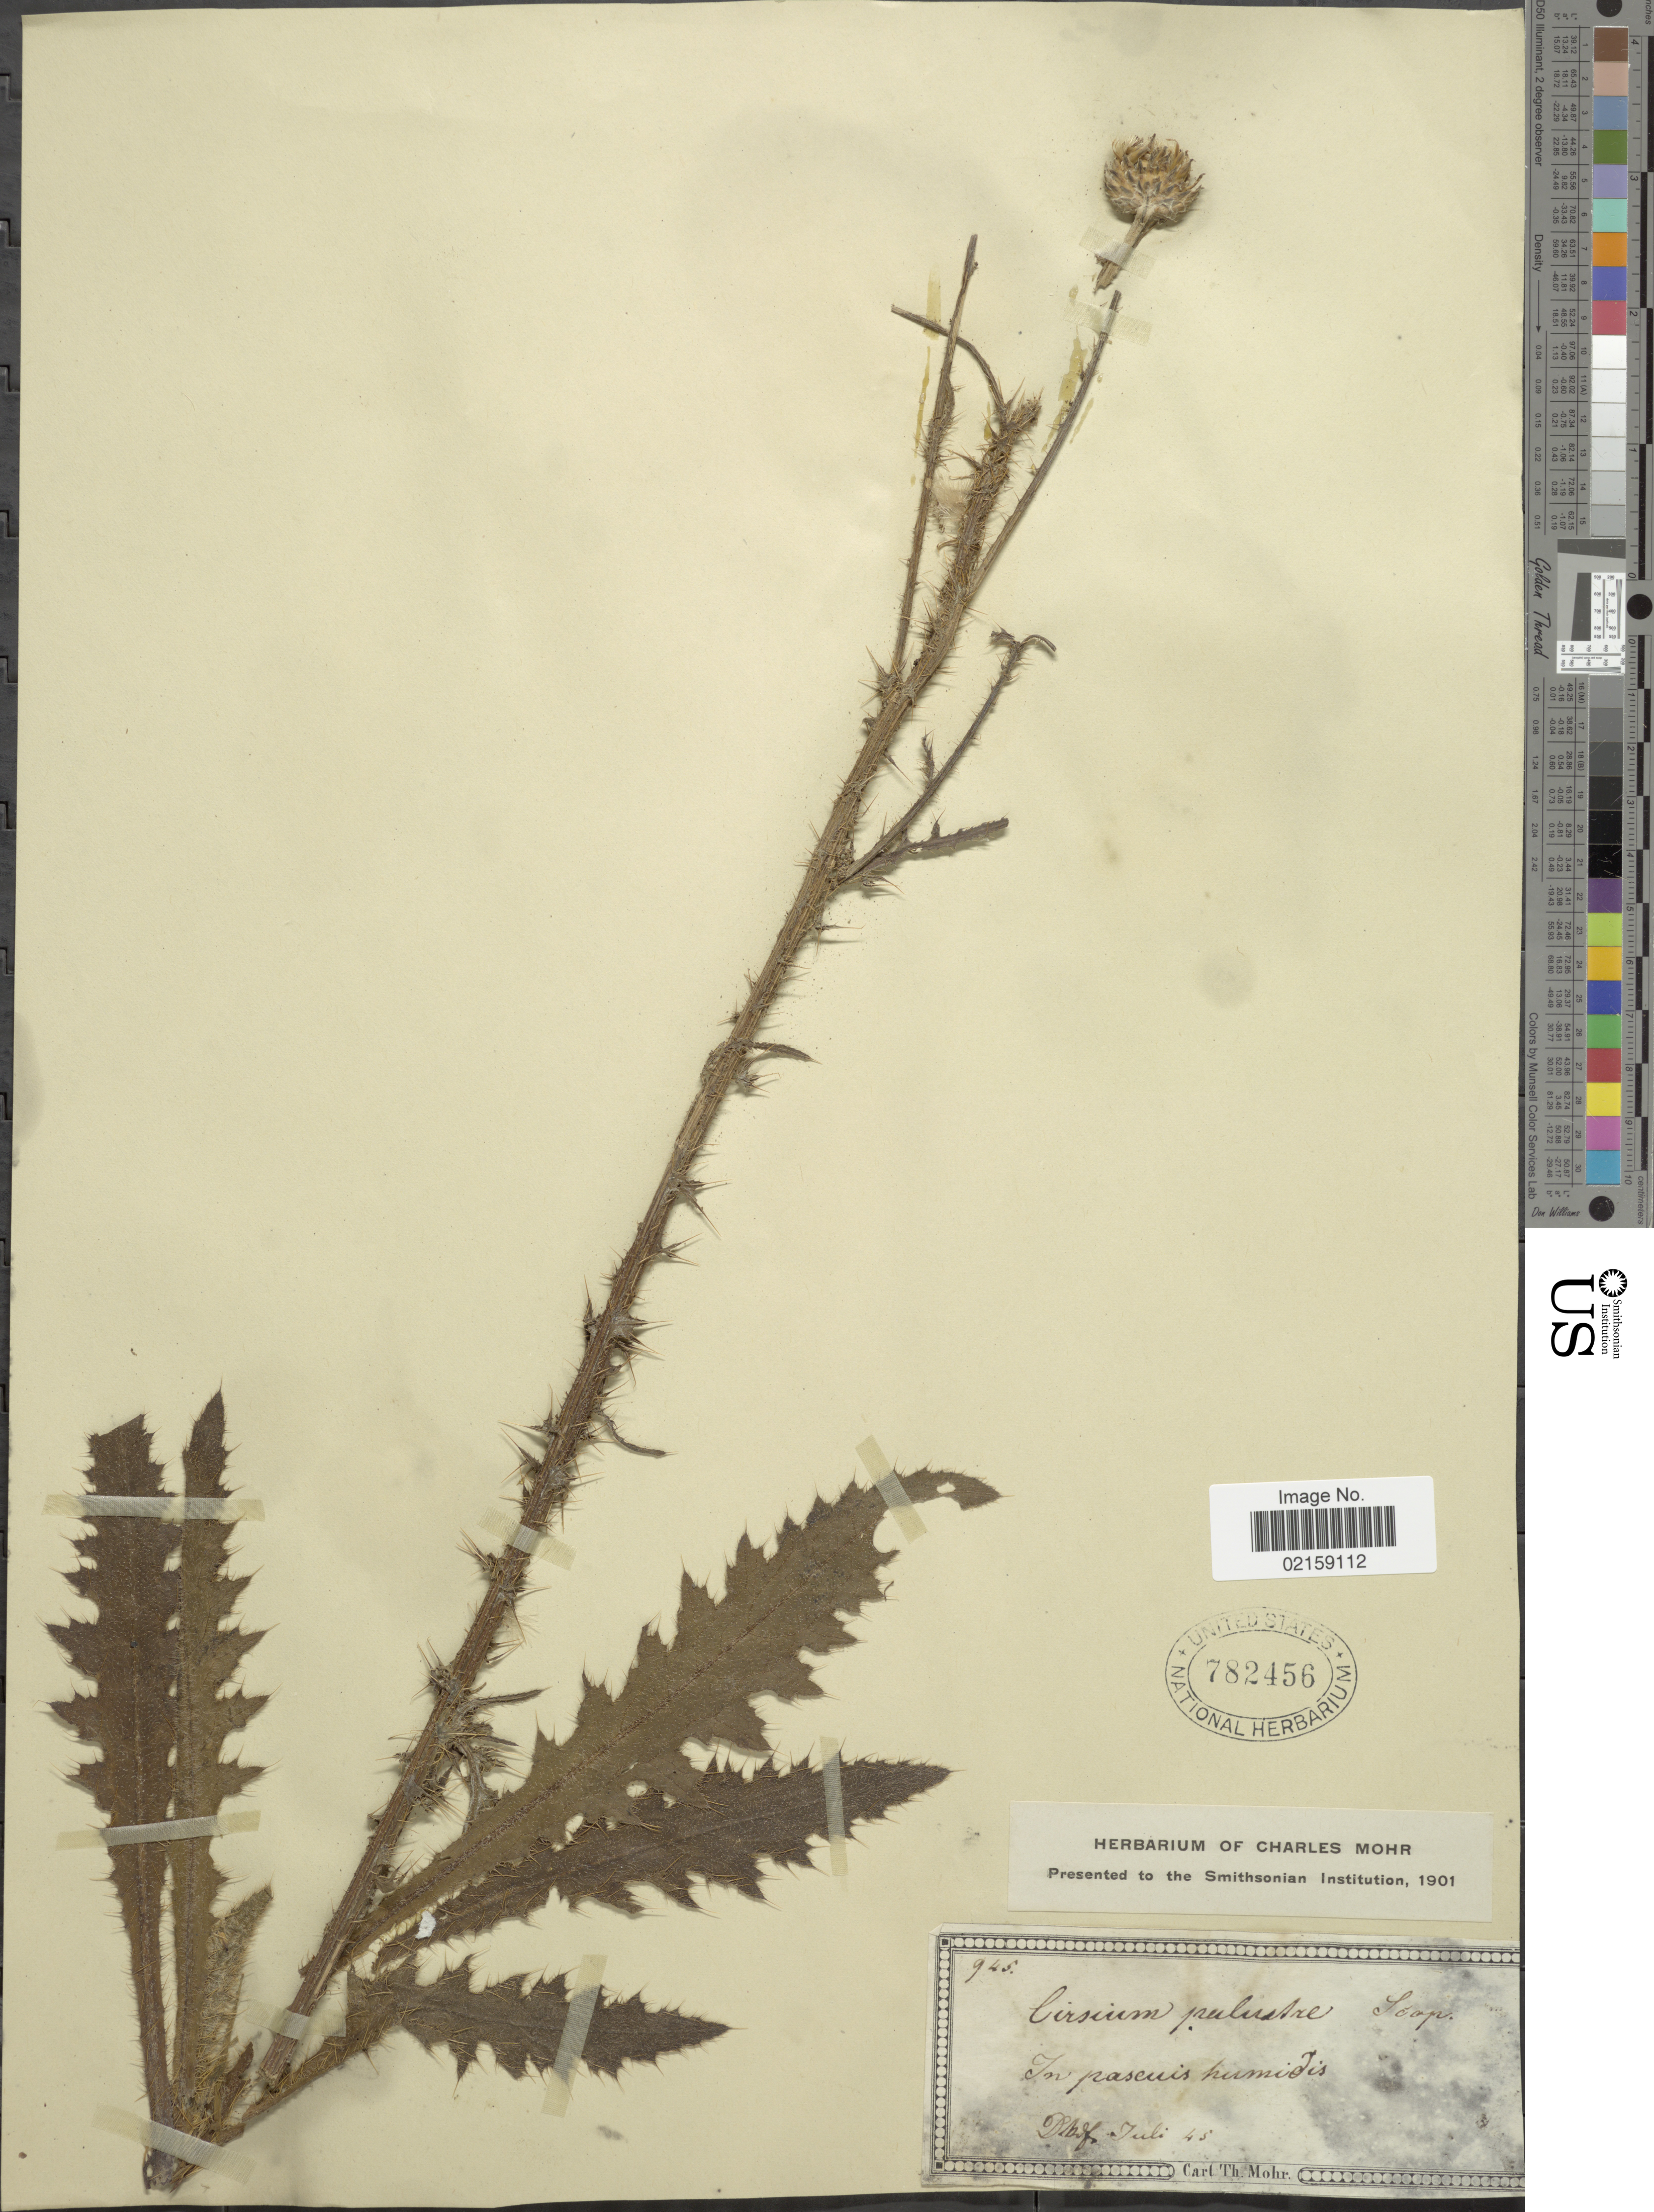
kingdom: Plantae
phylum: Tracheophyta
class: Magnoliopsida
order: Asterales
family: Asteraceae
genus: Cirsium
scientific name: Cirsium palustre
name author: (L.) Coss. ex Scop.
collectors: Dbolf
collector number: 945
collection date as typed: Transcribed d/m/y: /7/45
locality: In pascuis humidis. [interpreted]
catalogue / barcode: US 782456